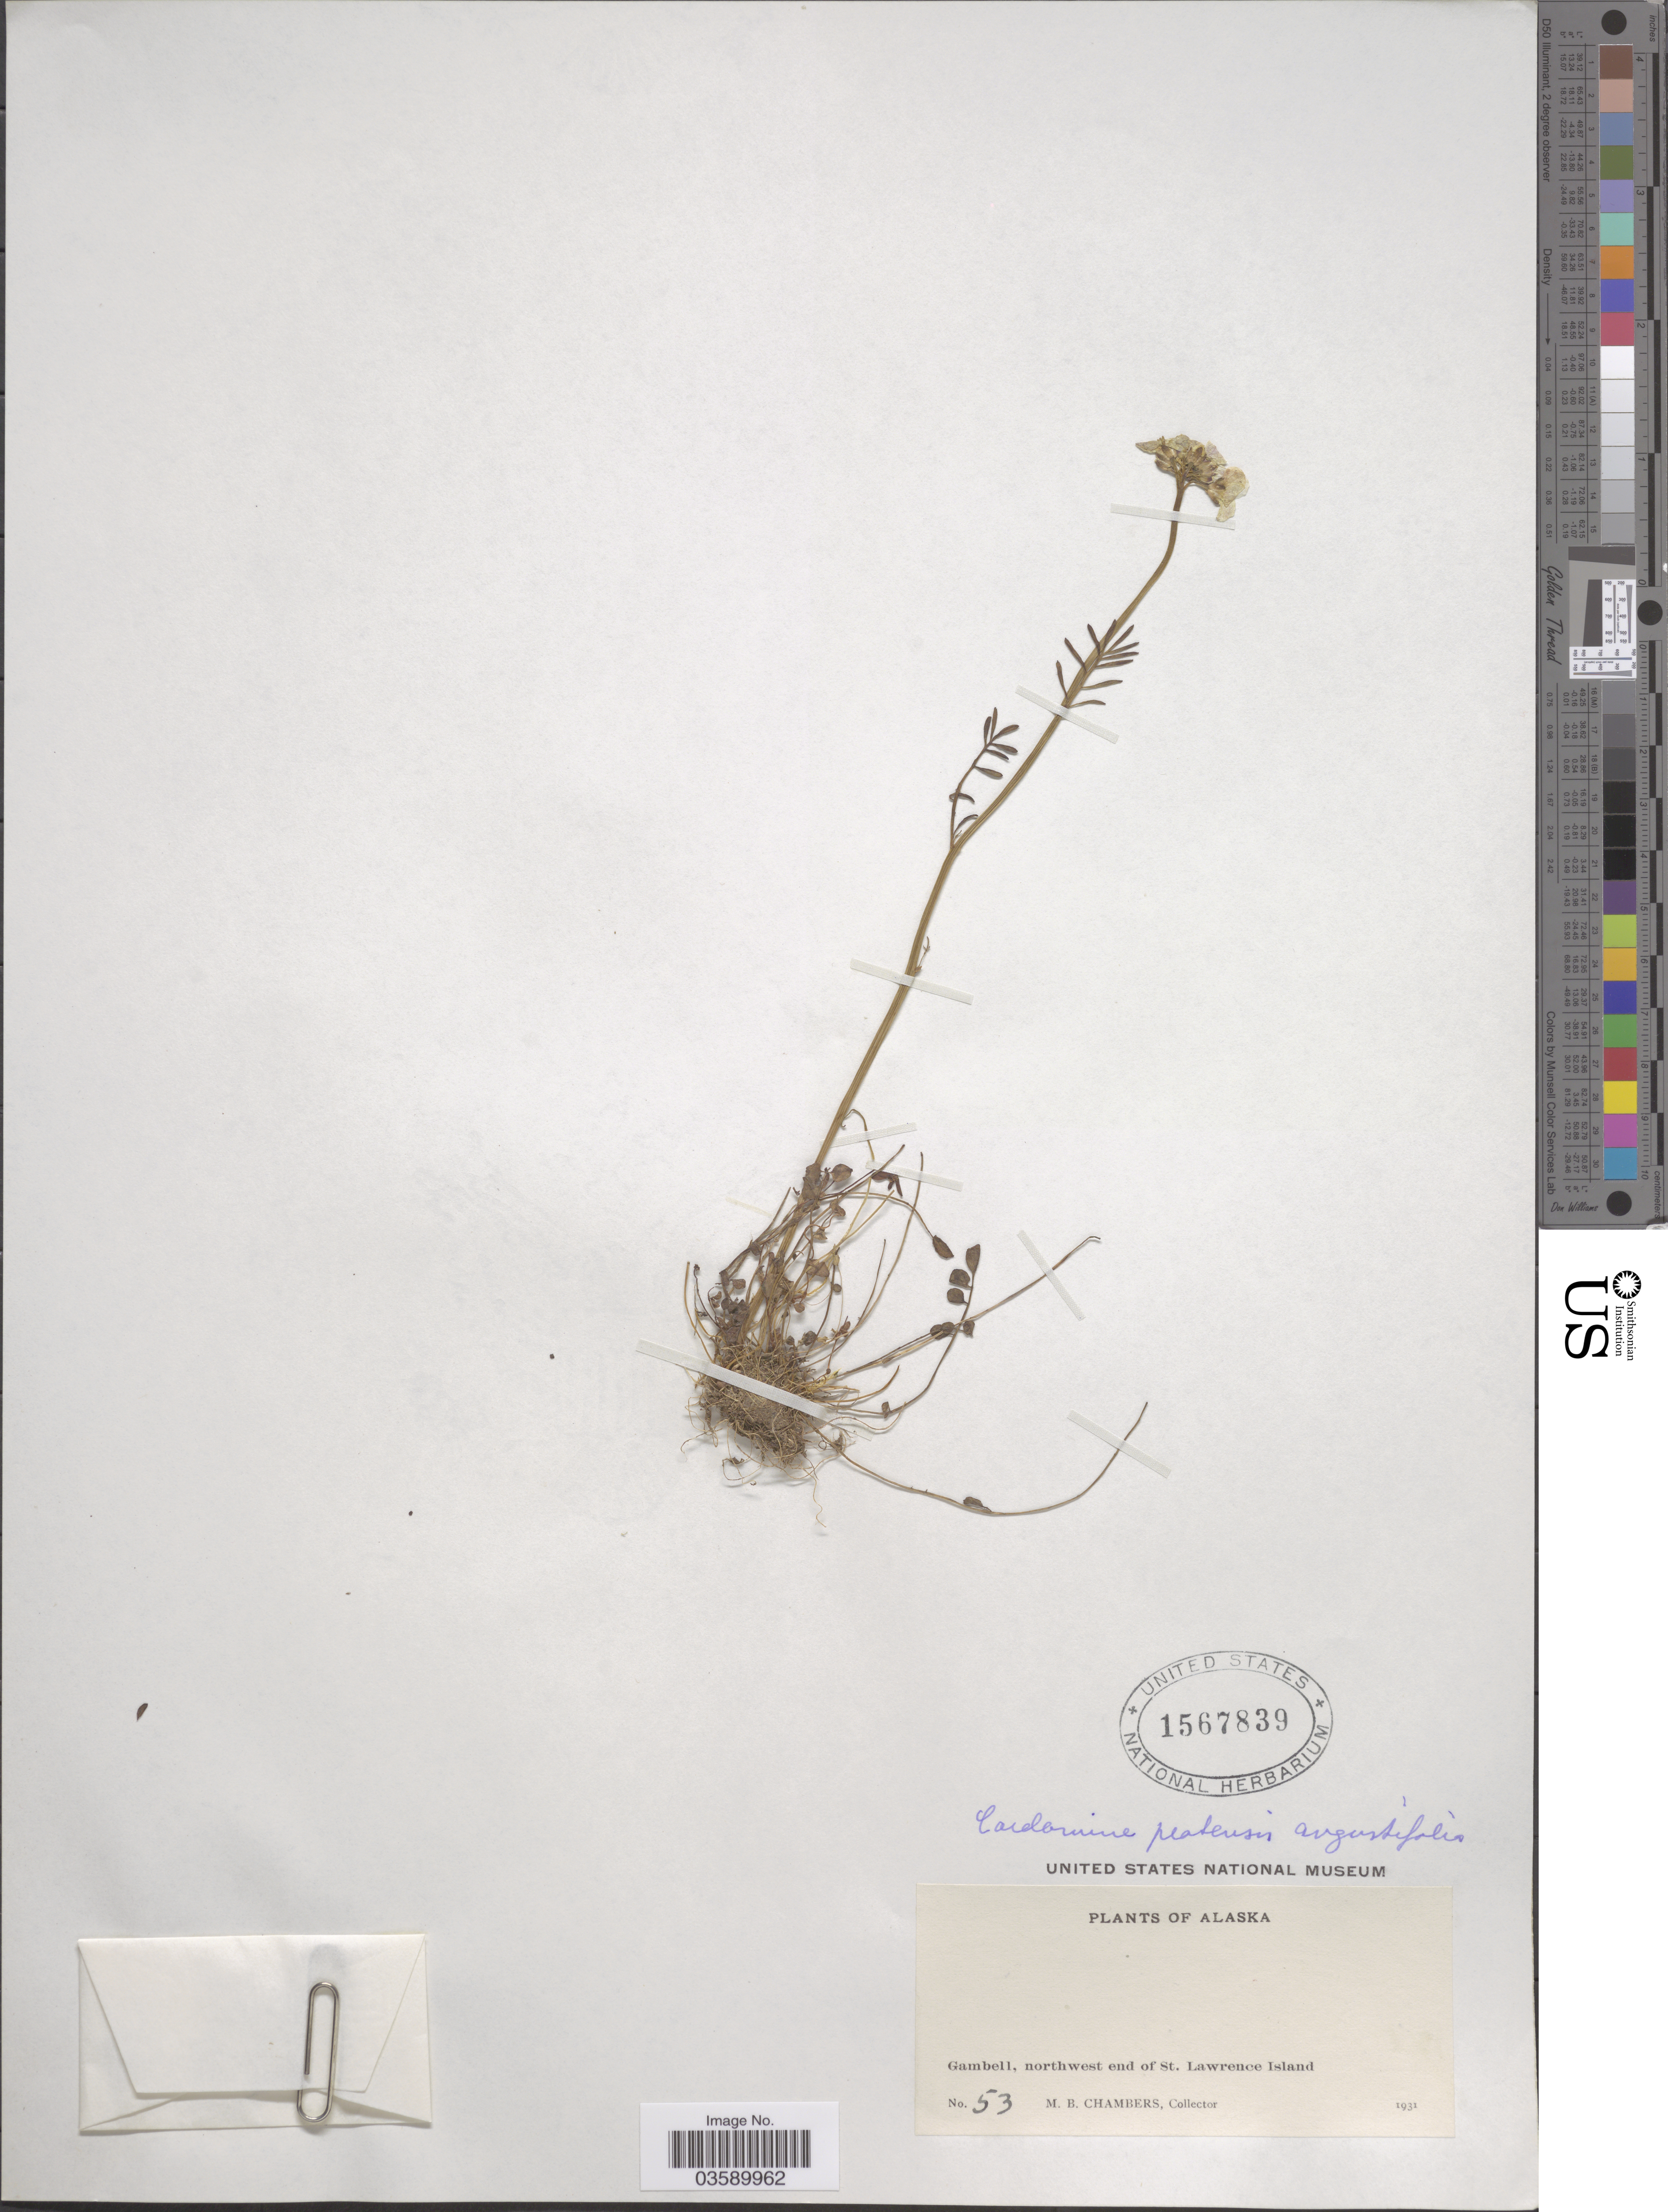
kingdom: Plantae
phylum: Tracheophyta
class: Magnoliopsida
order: Brassicales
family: Brassicaceae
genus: Cardamine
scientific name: Cardamine pratensis subsp. angustifolia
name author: (Hook.) O.E. Schulz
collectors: M. Chambers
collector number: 53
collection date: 1931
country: United States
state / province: Alaska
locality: Gambell, northwest end of St. Lawrence Island.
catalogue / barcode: US 1567839